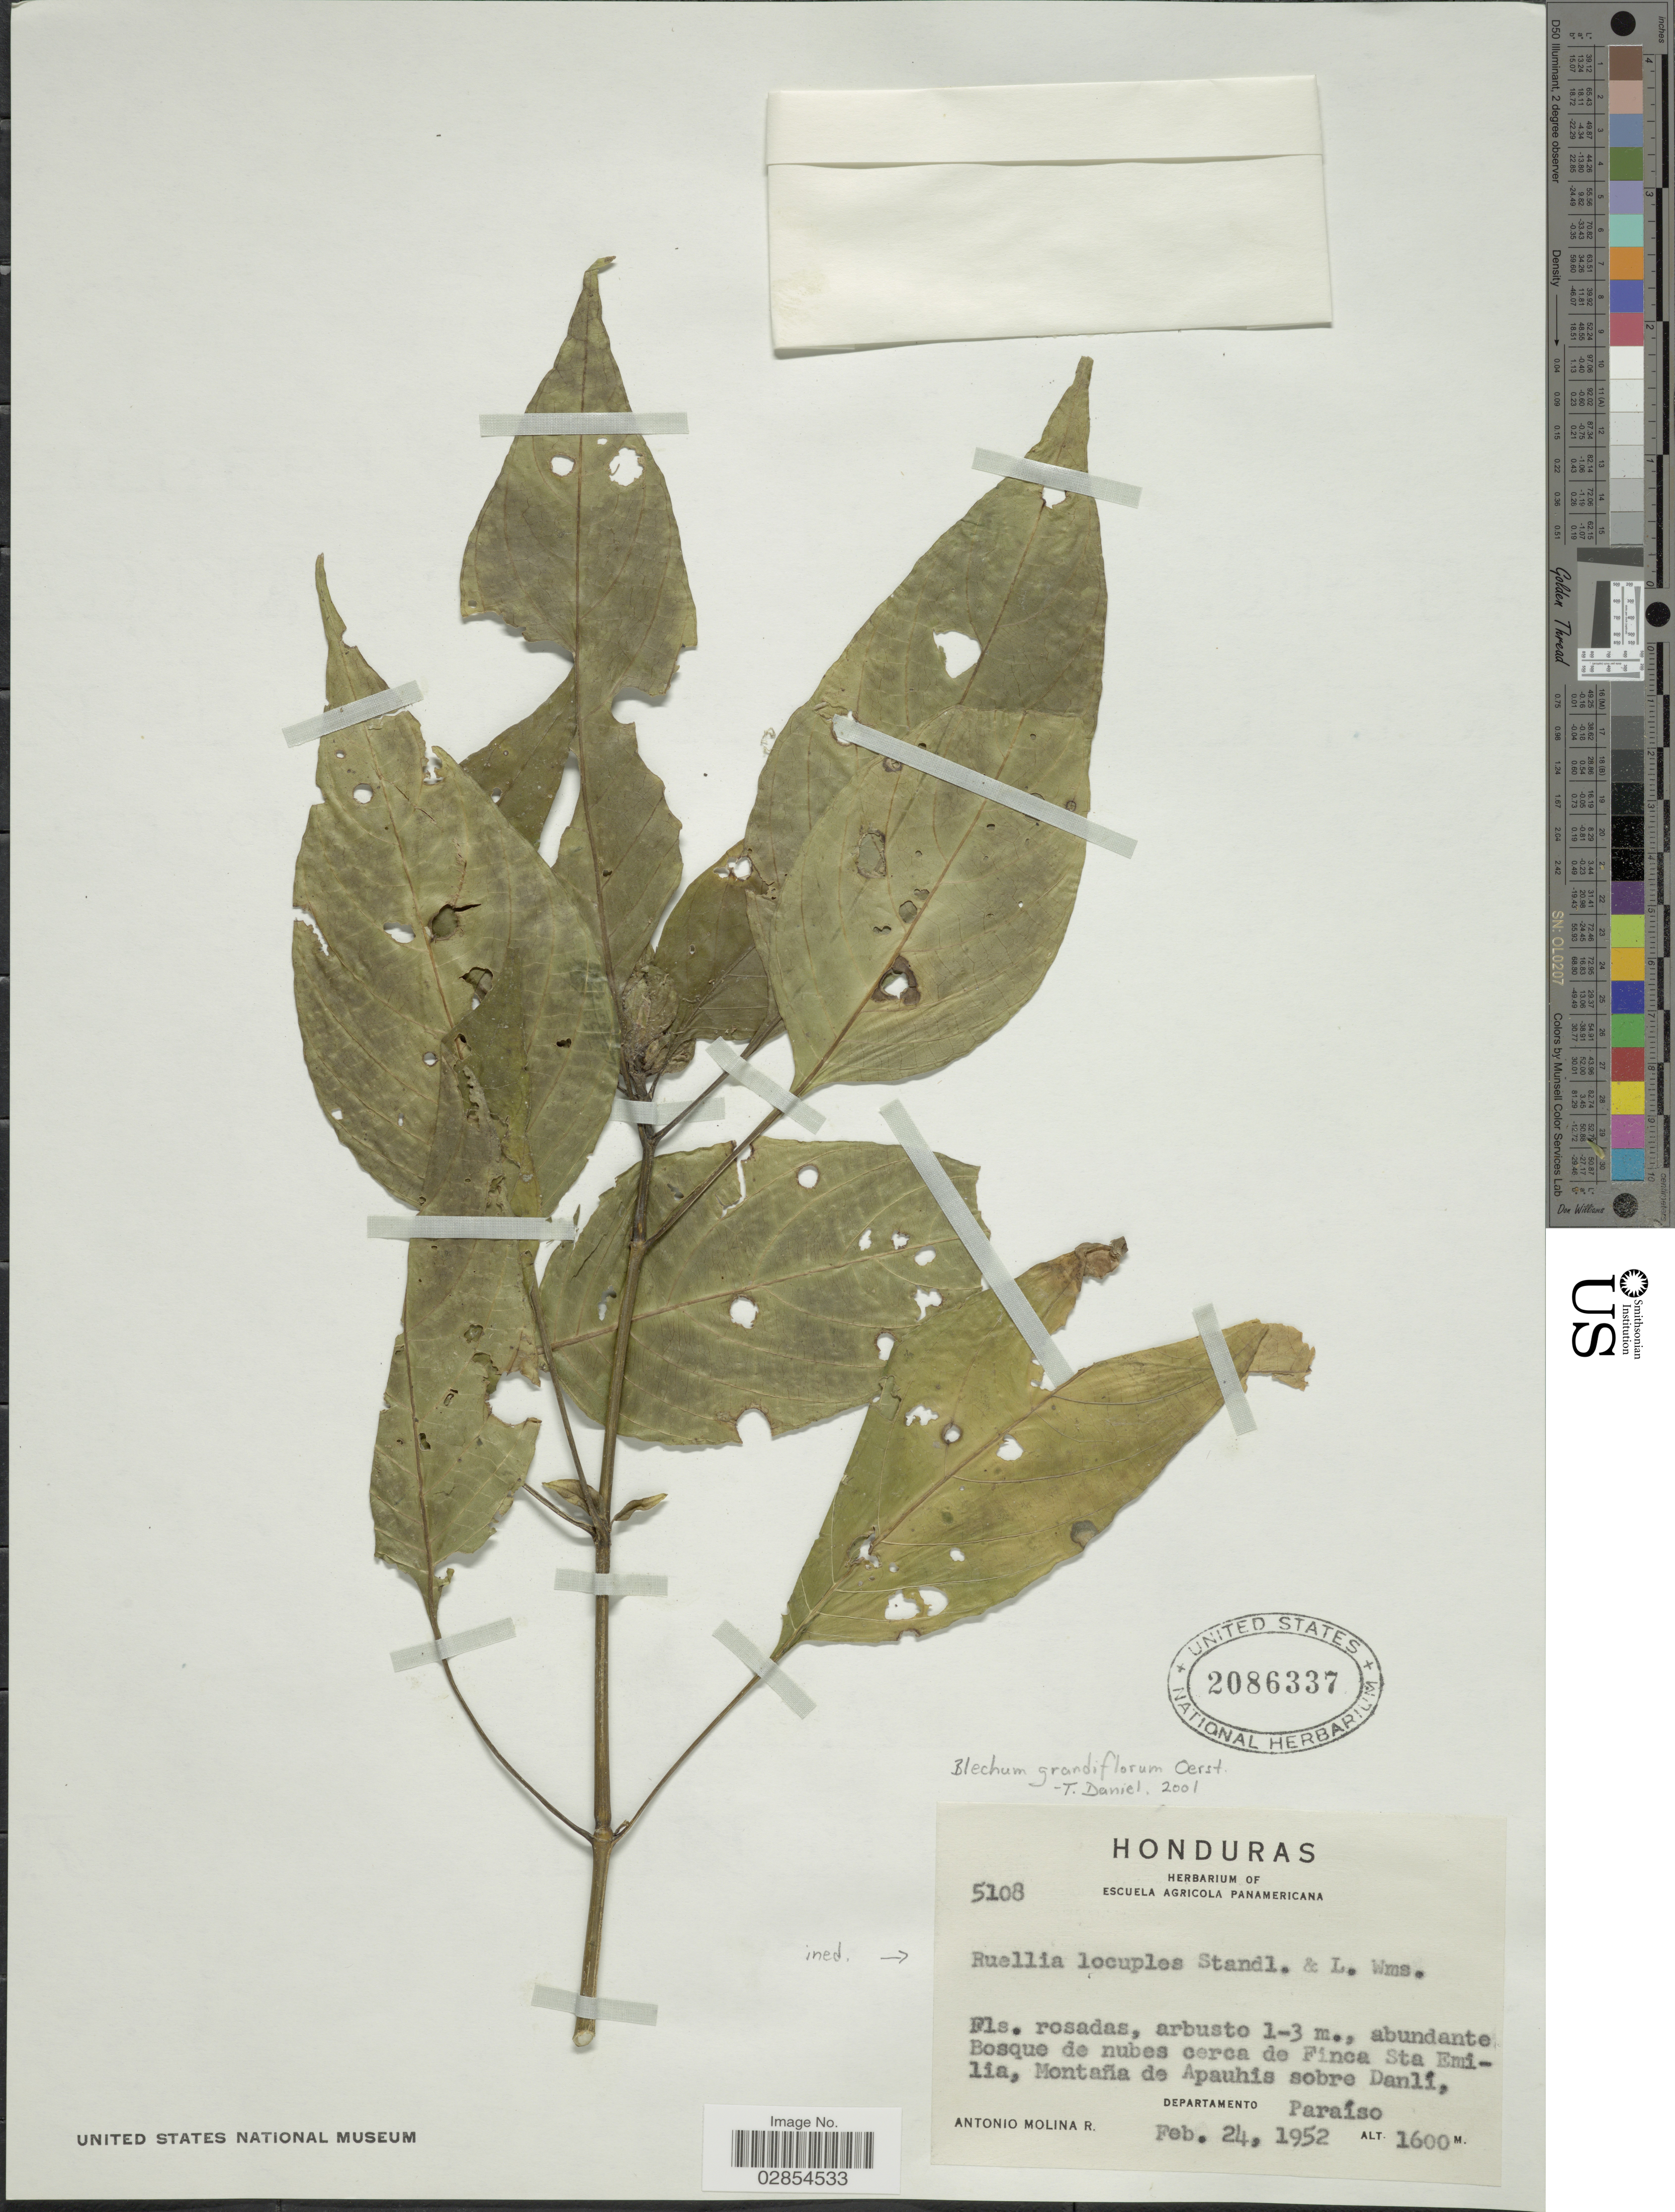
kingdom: Plantae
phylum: Tracheophyta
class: Magnoliopsida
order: Lamiales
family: Acanthaceae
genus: Blechum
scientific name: Blechum grandiflorum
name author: Oerst.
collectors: A. Molina R.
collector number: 5108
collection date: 1952-02-24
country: Honduras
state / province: El Paraíso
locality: Bosque de nubes cerca de Finca Sta Emilia, Montaña de Apauhis sobre Danlí, Departamento Paraíso.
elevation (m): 1600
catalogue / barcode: US 2086337